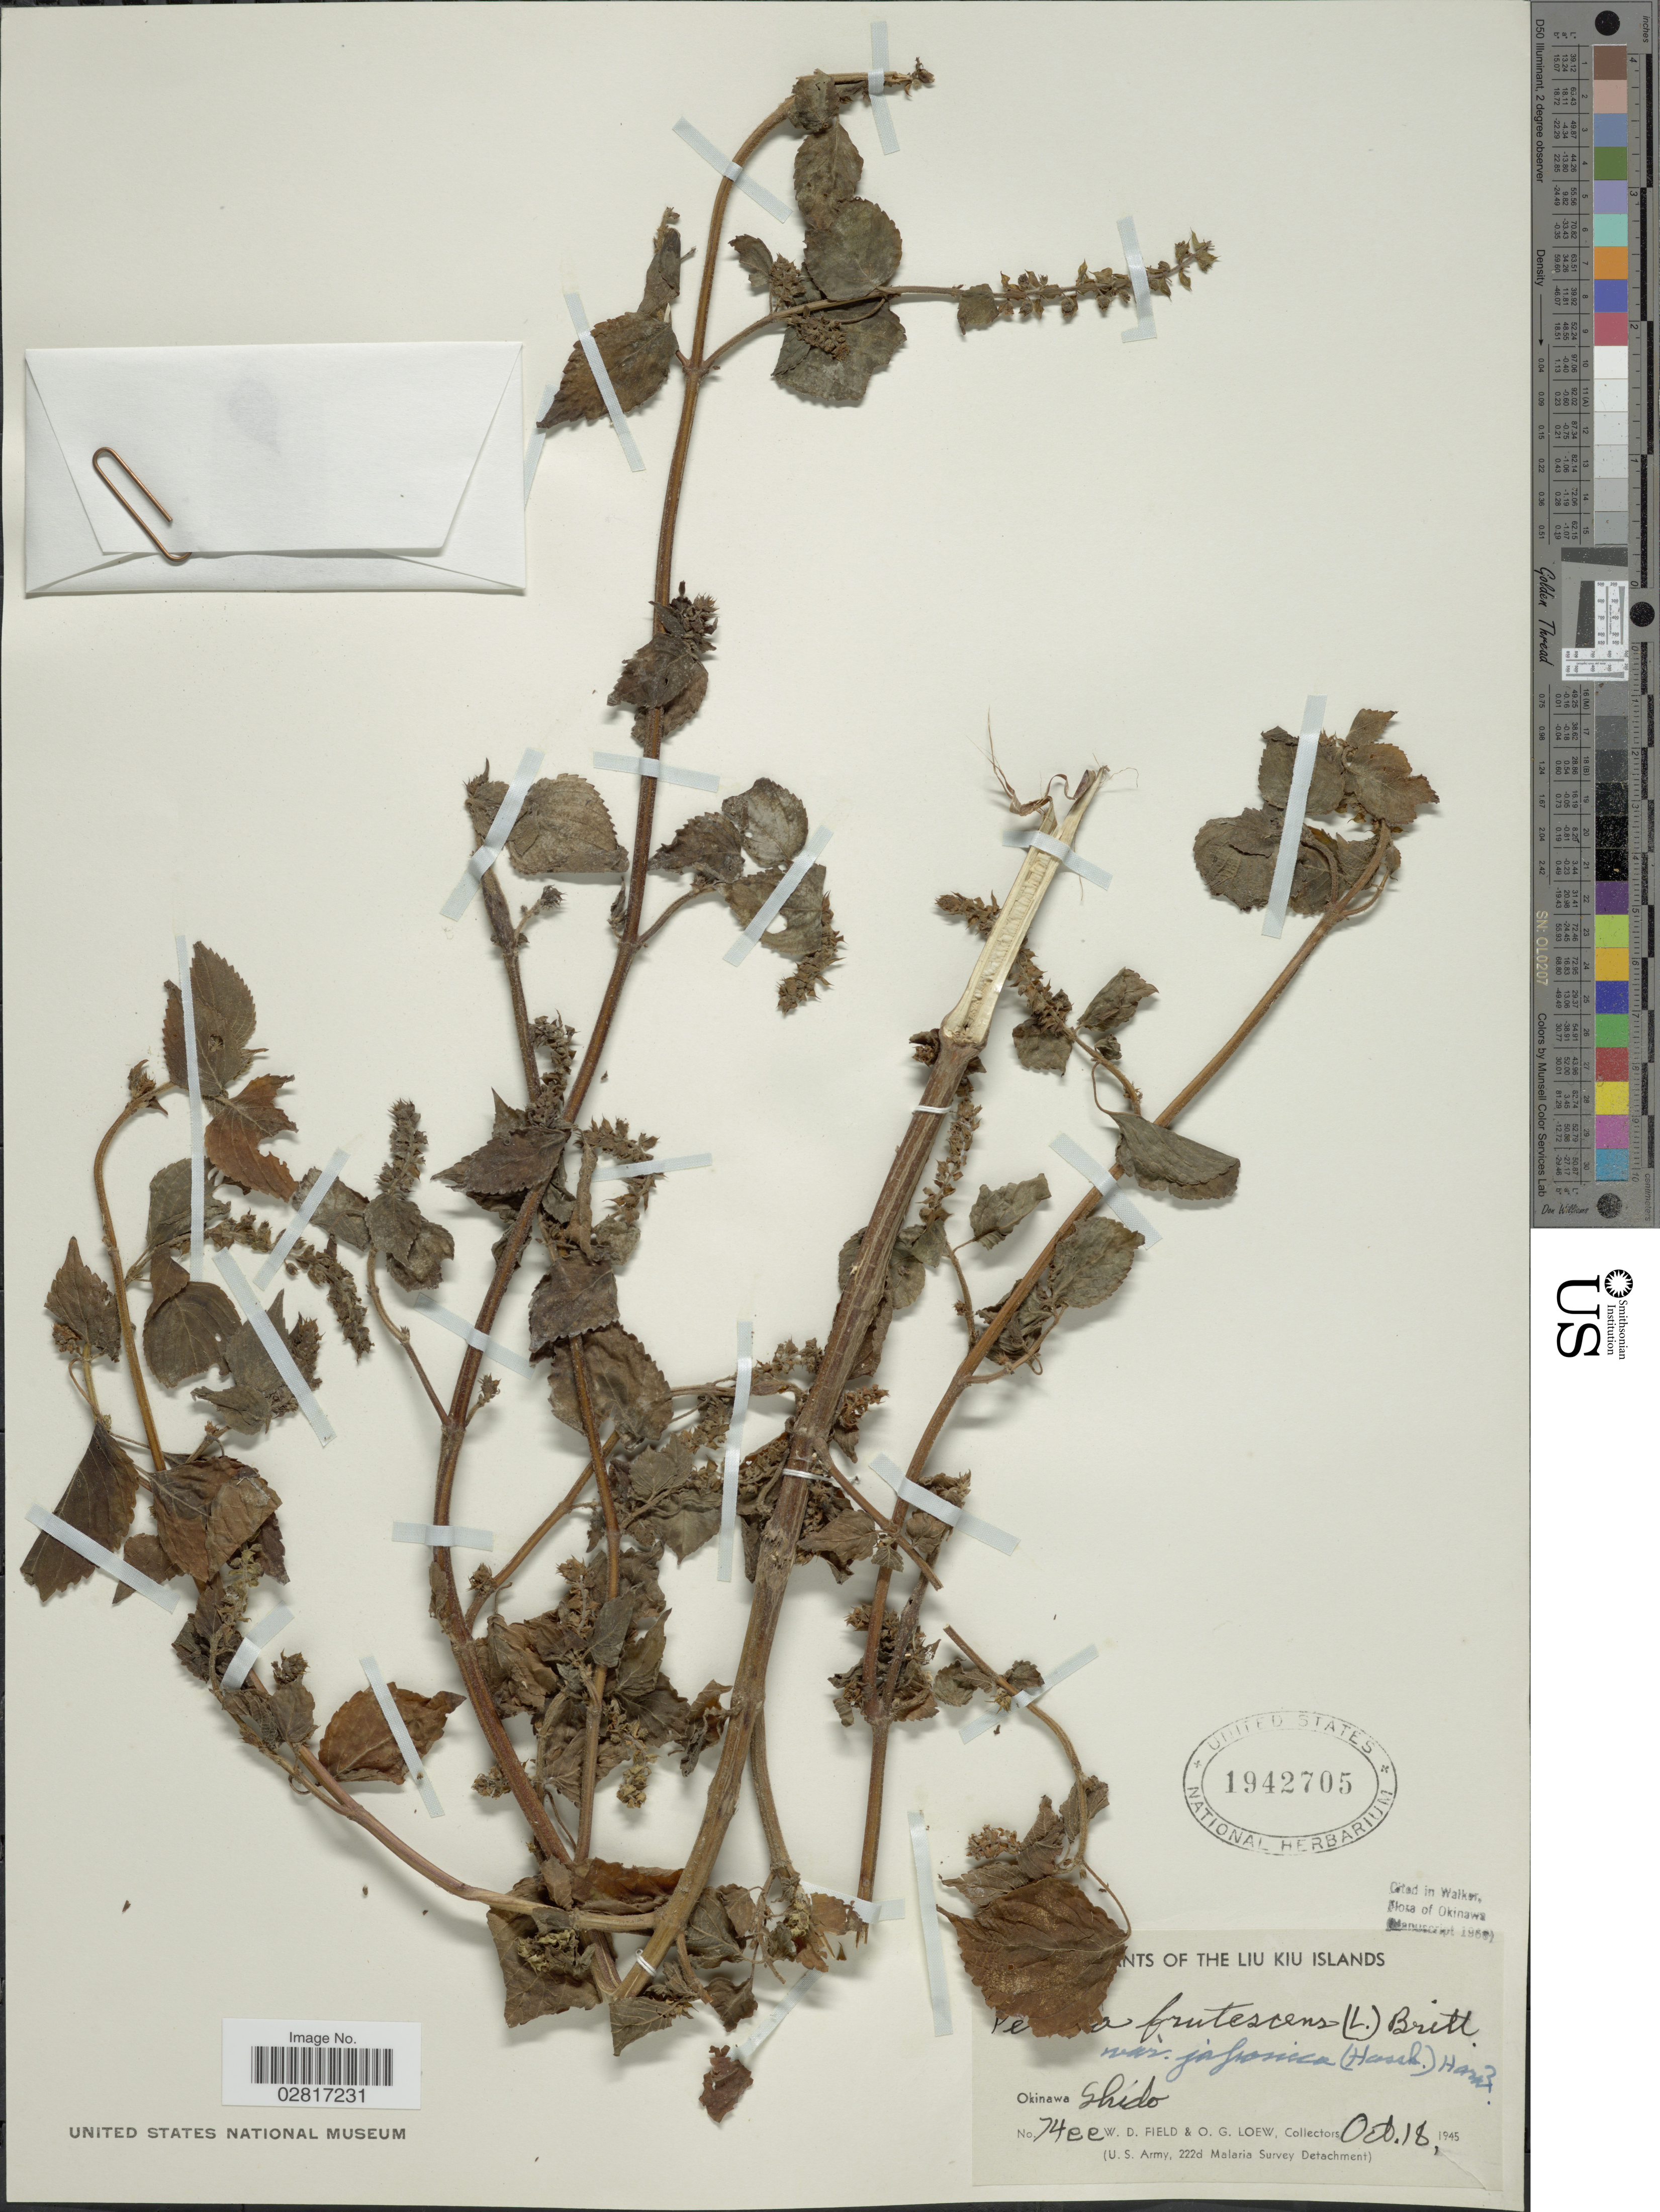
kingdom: Plantae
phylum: Tracheophyta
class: Magnoliopsida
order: Lamiales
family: Lamiaceae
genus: Perilla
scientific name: Perilla frutescens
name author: (L.) Britton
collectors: W. D. Field & O. G. Loew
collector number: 74ee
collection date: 1945-10-18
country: Japan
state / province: Okinawa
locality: Liu Kiu Islands, Okinawa Shido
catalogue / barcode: US 1942705